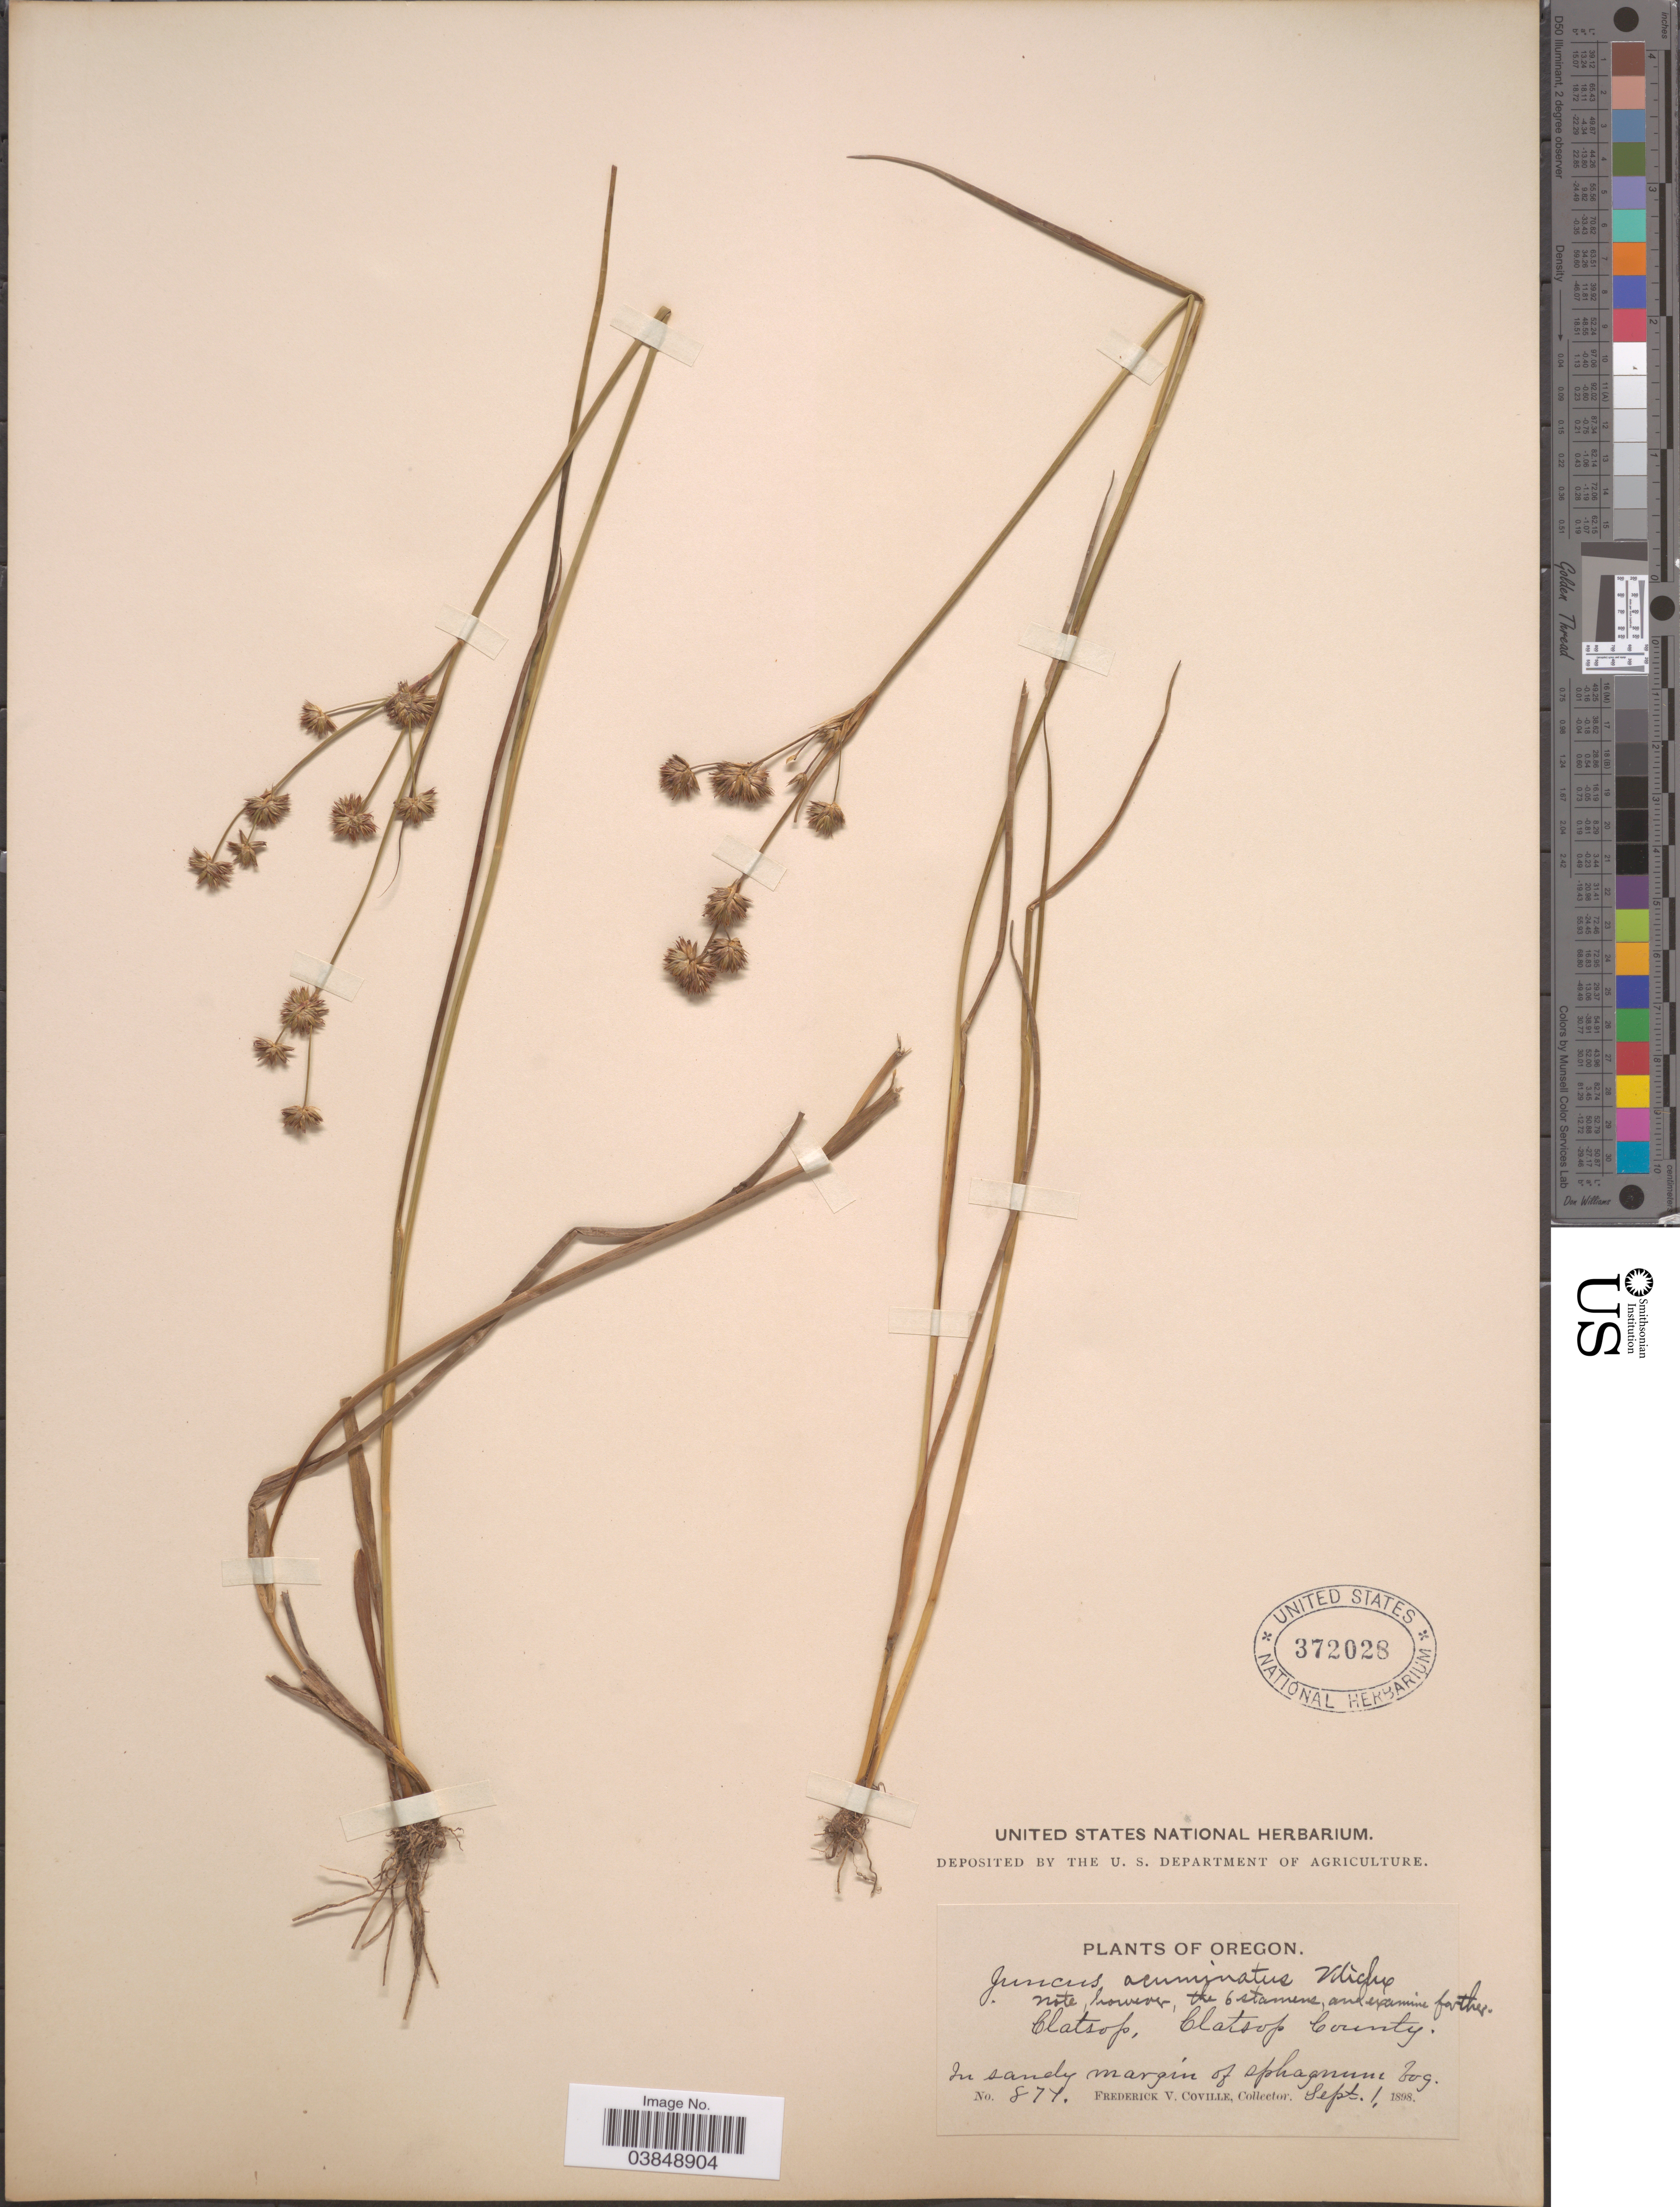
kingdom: Plantae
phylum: Tracheophyta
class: Liliopsida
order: Poales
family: Juncaceae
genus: Juncus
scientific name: Juncus acuminatus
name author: Michx.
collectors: F. V. Coville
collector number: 871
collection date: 1898-09-01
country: United States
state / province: Oregon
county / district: Clatsop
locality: Clatsop, Clatsop County.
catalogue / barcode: US 372028